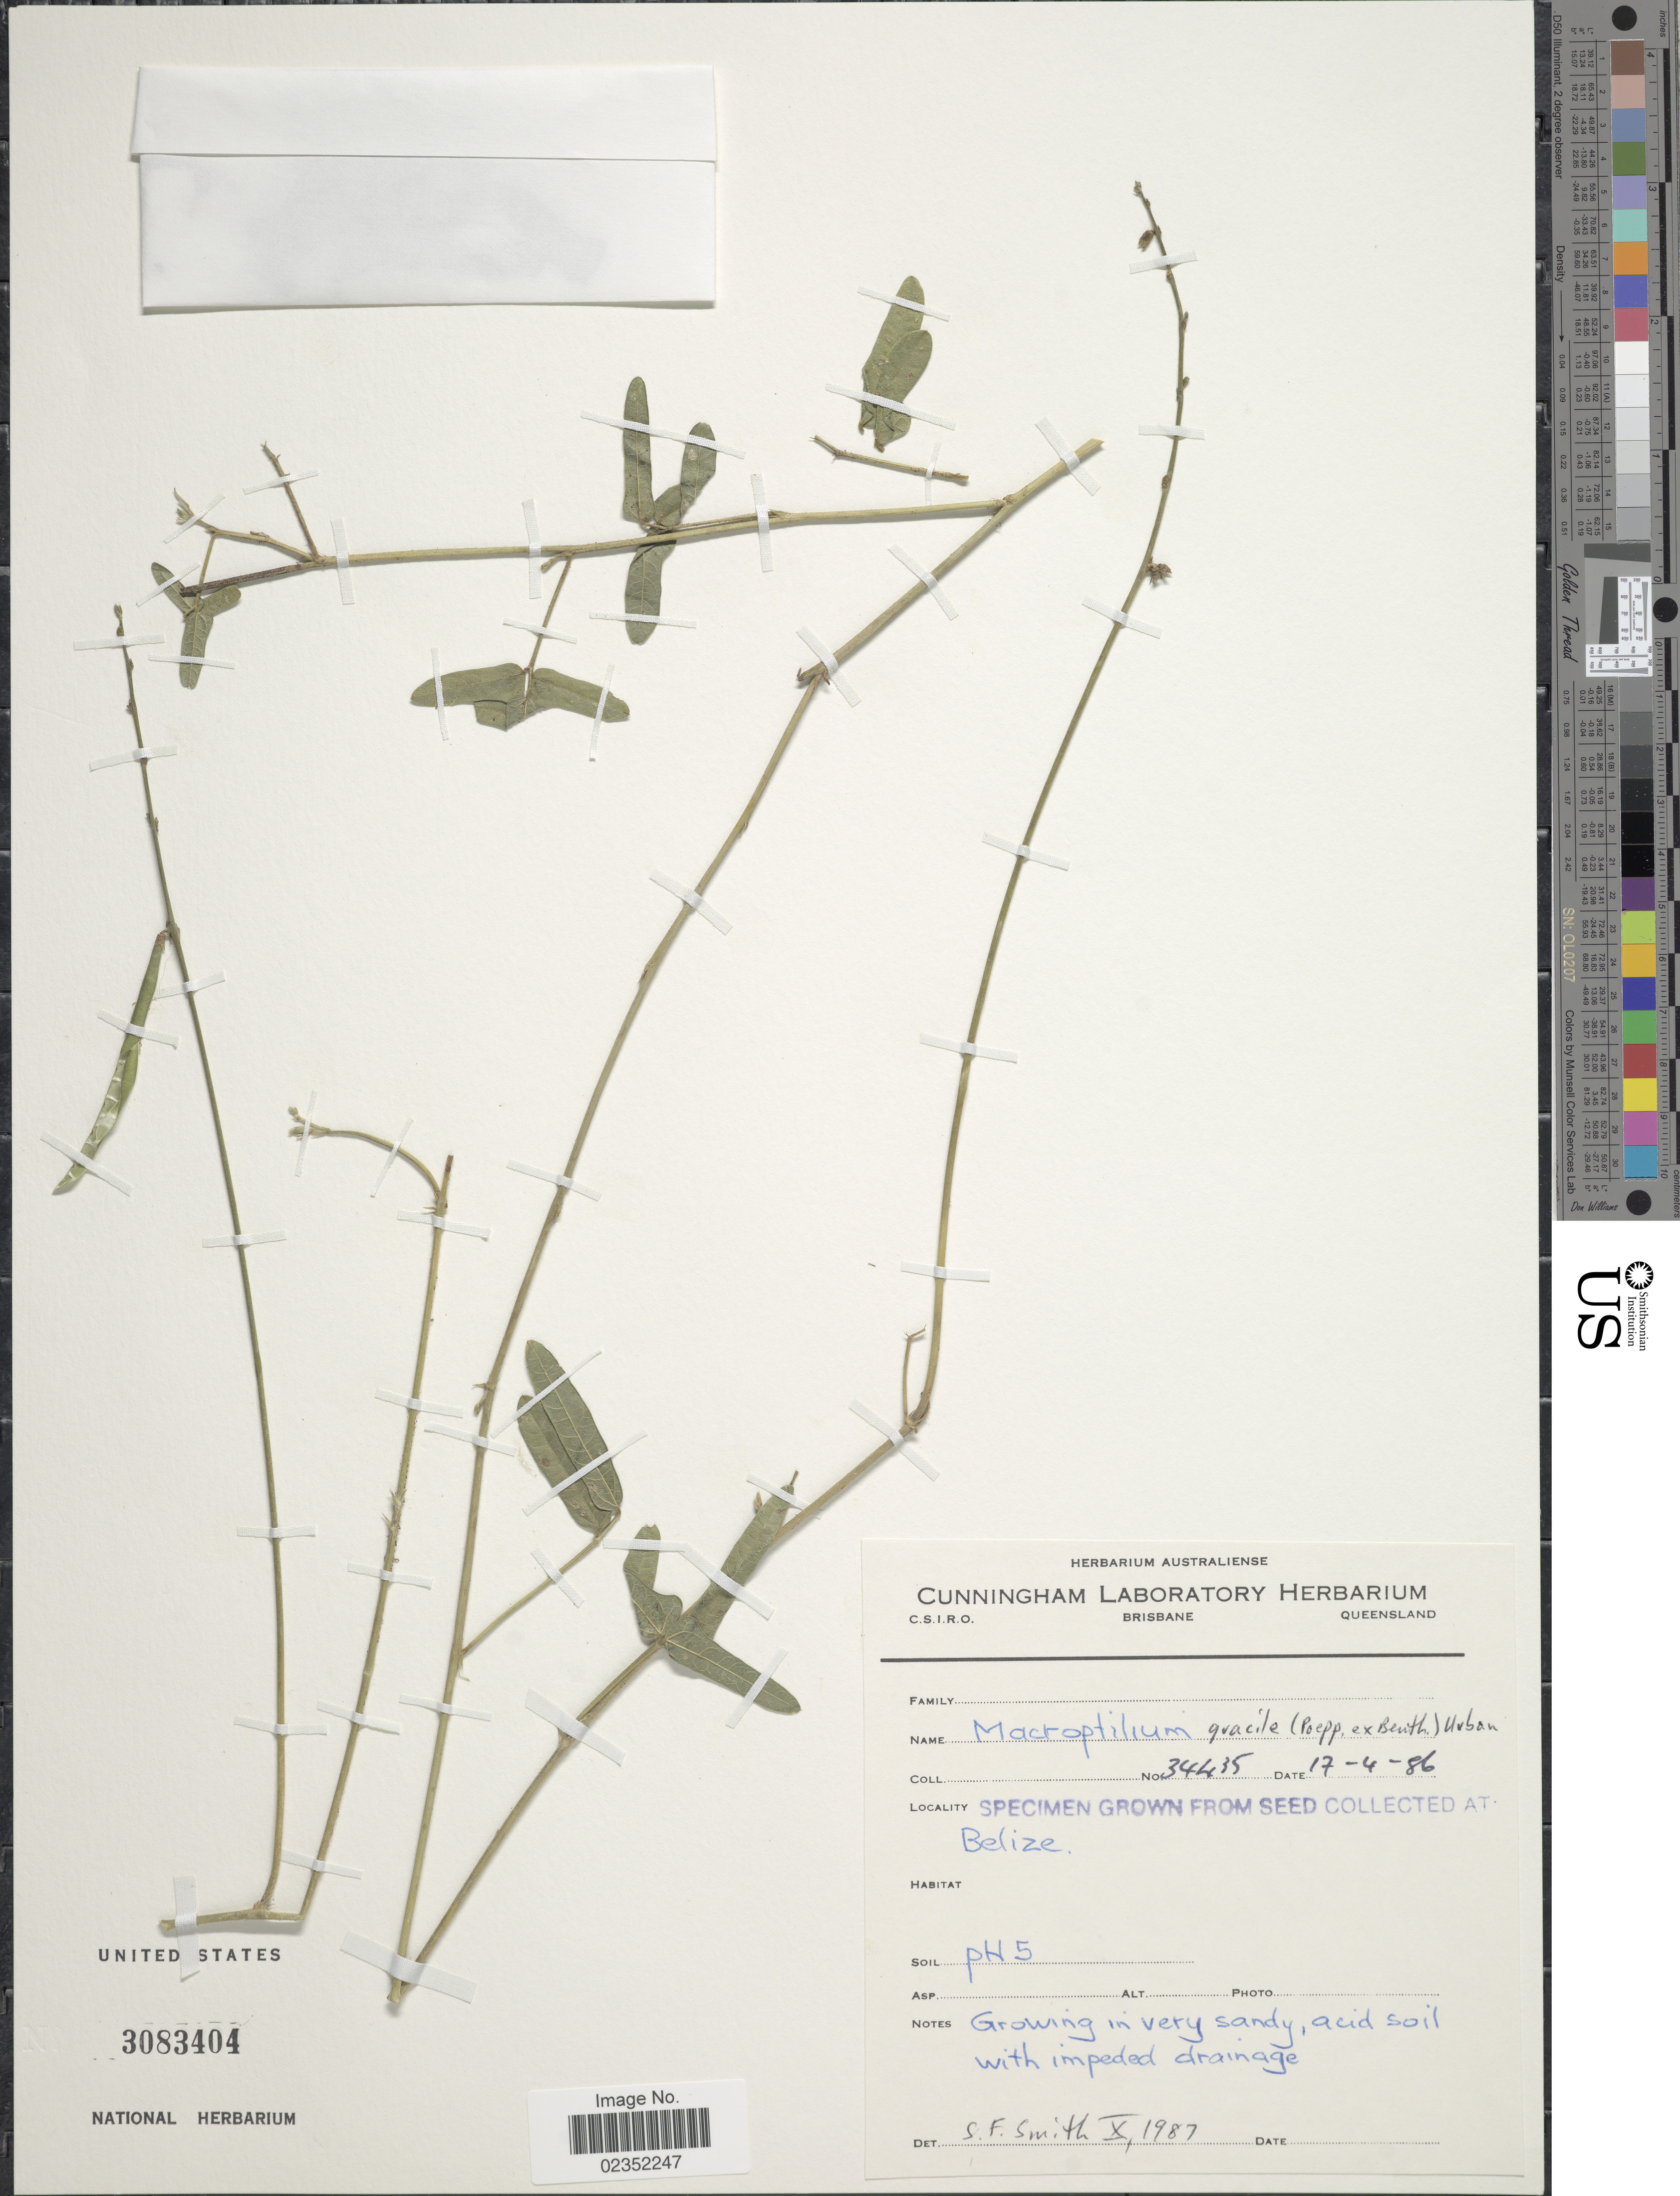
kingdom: Plantae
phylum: Tracheophyta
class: Magnoliopsida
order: Fabales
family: Fabaceae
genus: Macroptilium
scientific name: Macroptilium gracile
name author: (Poepp. ex Benth.) Urb.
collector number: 34435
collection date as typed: Transcribed d/m/y: 17/4/86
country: Belize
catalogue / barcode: US 3083404